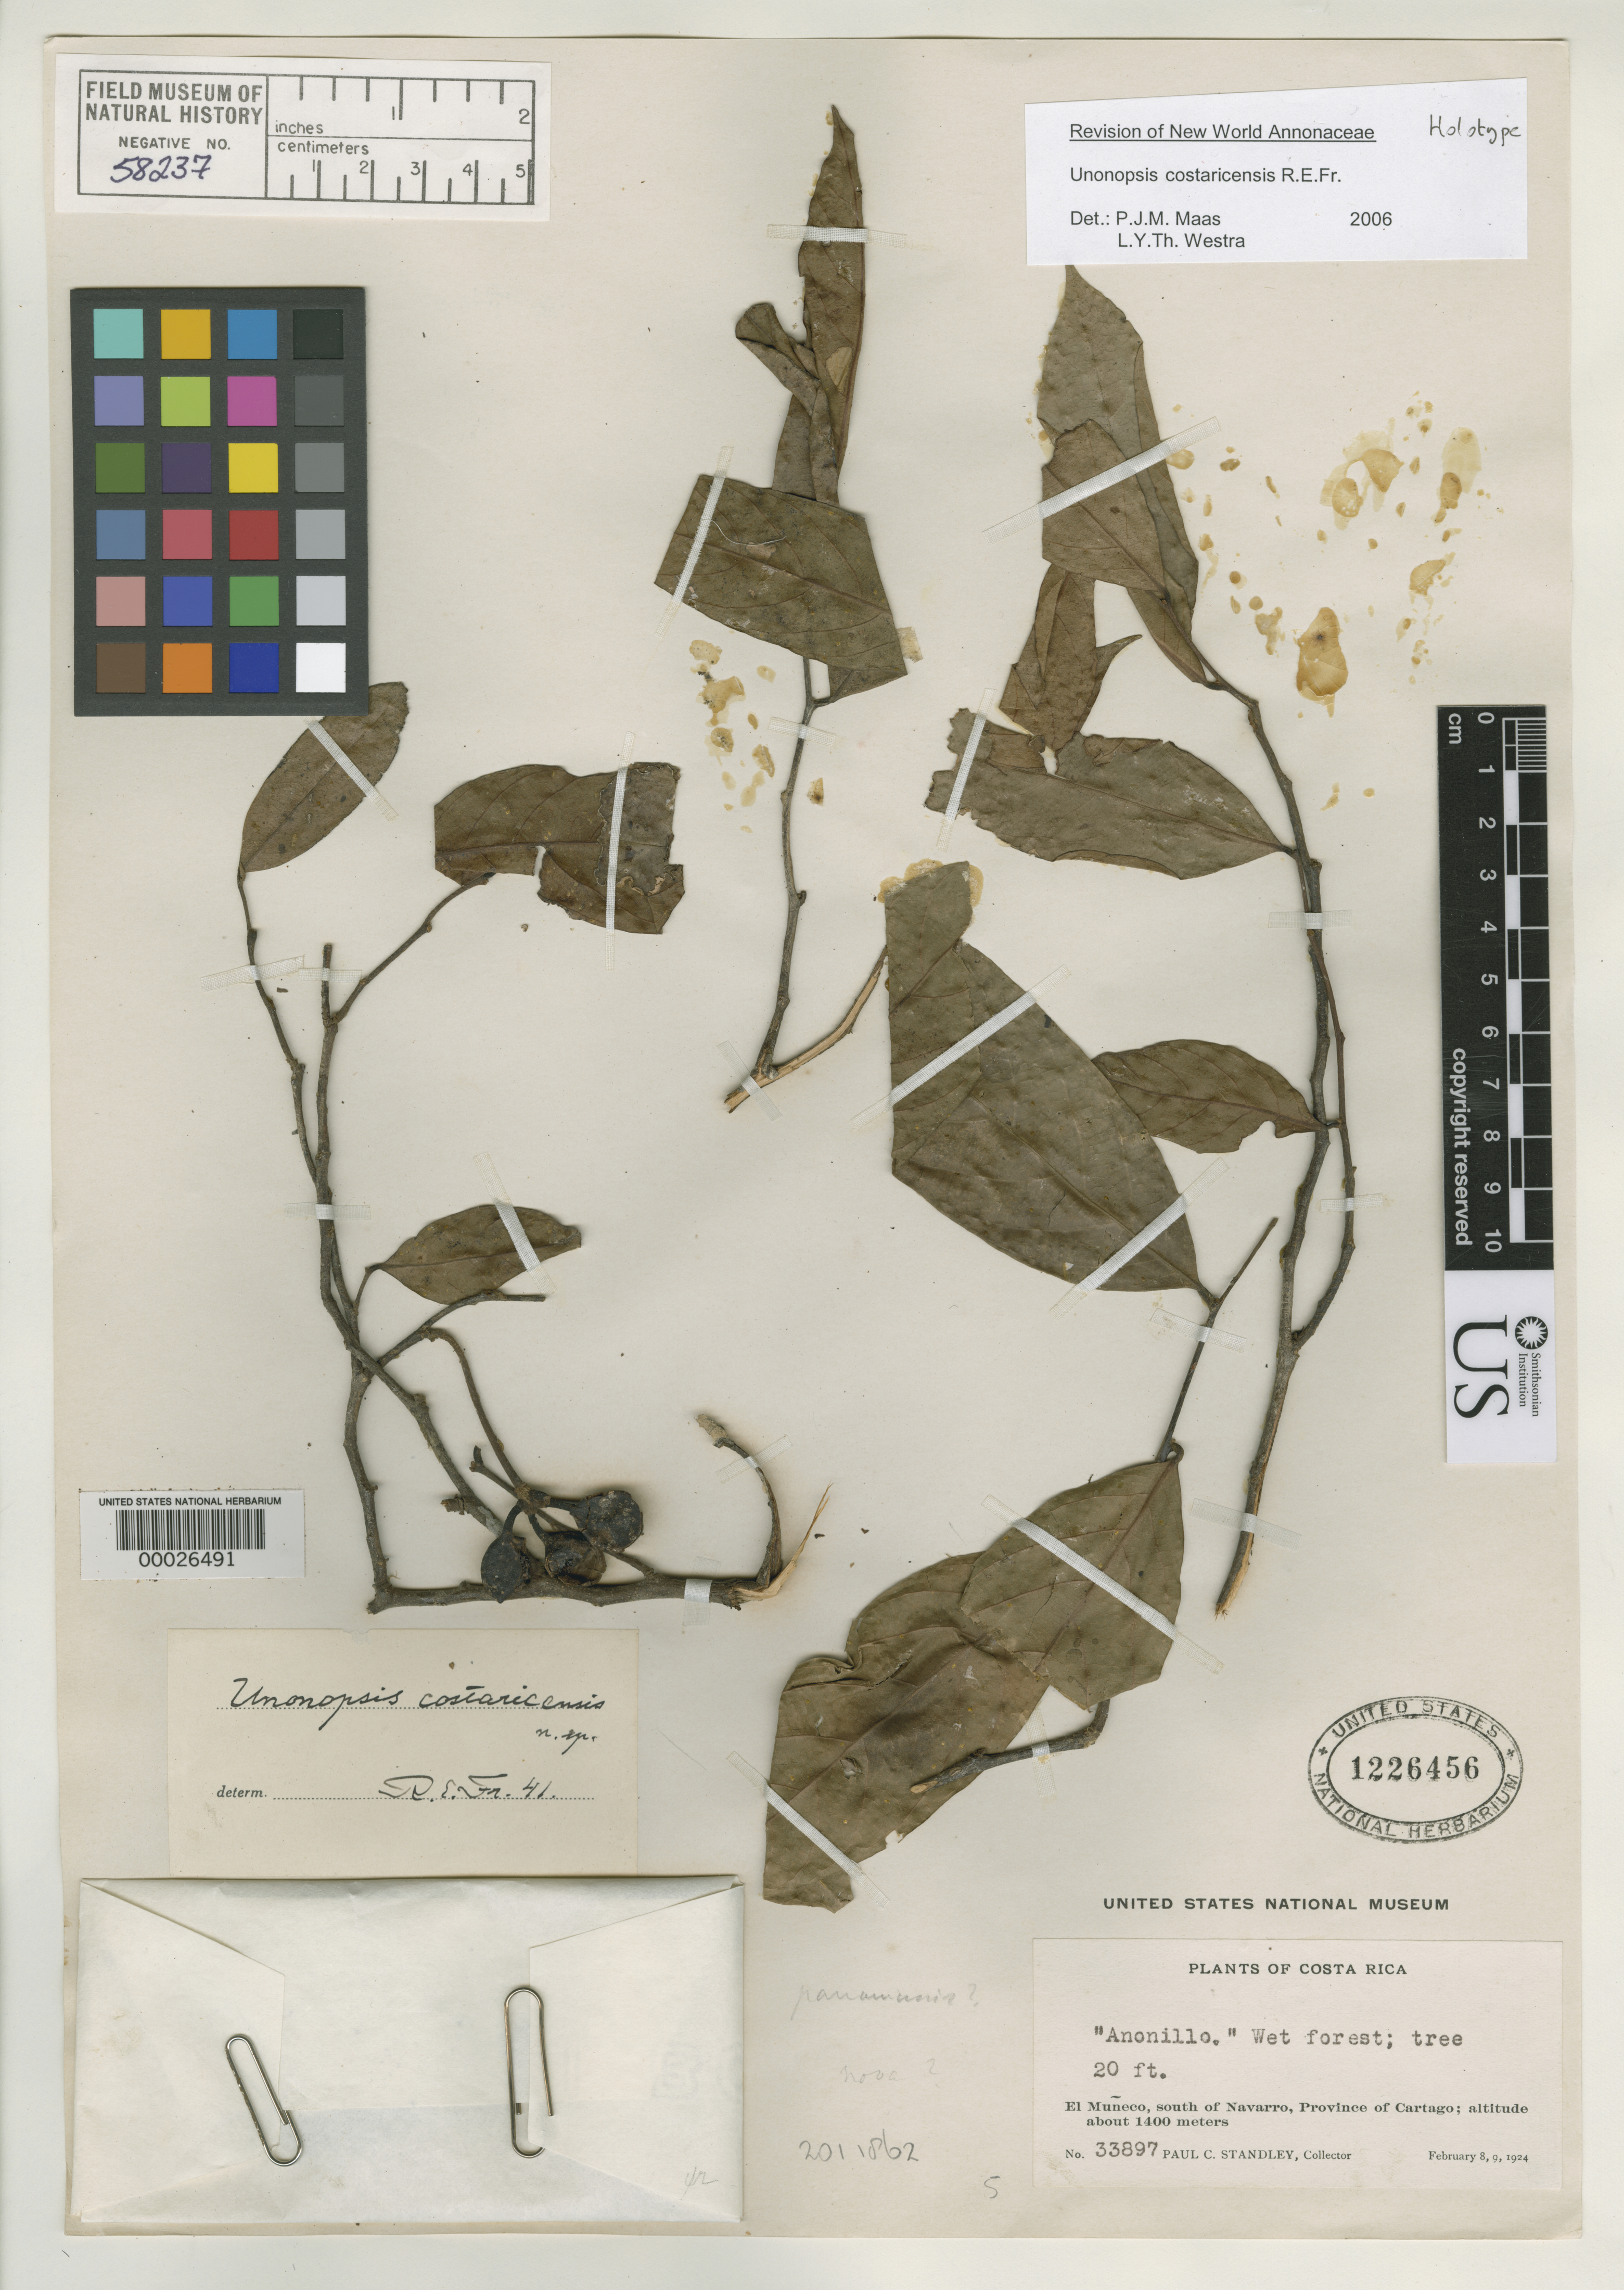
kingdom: Plantae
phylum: Tracheophyta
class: Magnoliopsida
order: Magnoliales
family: Annonaceae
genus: Unonopsis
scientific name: Unonopsis costaricensis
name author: R.E. Fr.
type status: Holotype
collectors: P. C. Standley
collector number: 33897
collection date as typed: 08 Feb 1924 and 09 Feb 1924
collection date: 1924-02-08,1924-02-09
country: Costa Rica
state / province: Cartago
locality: El Muneco, S of Navaro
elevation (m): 1400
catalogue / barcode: US 1226456